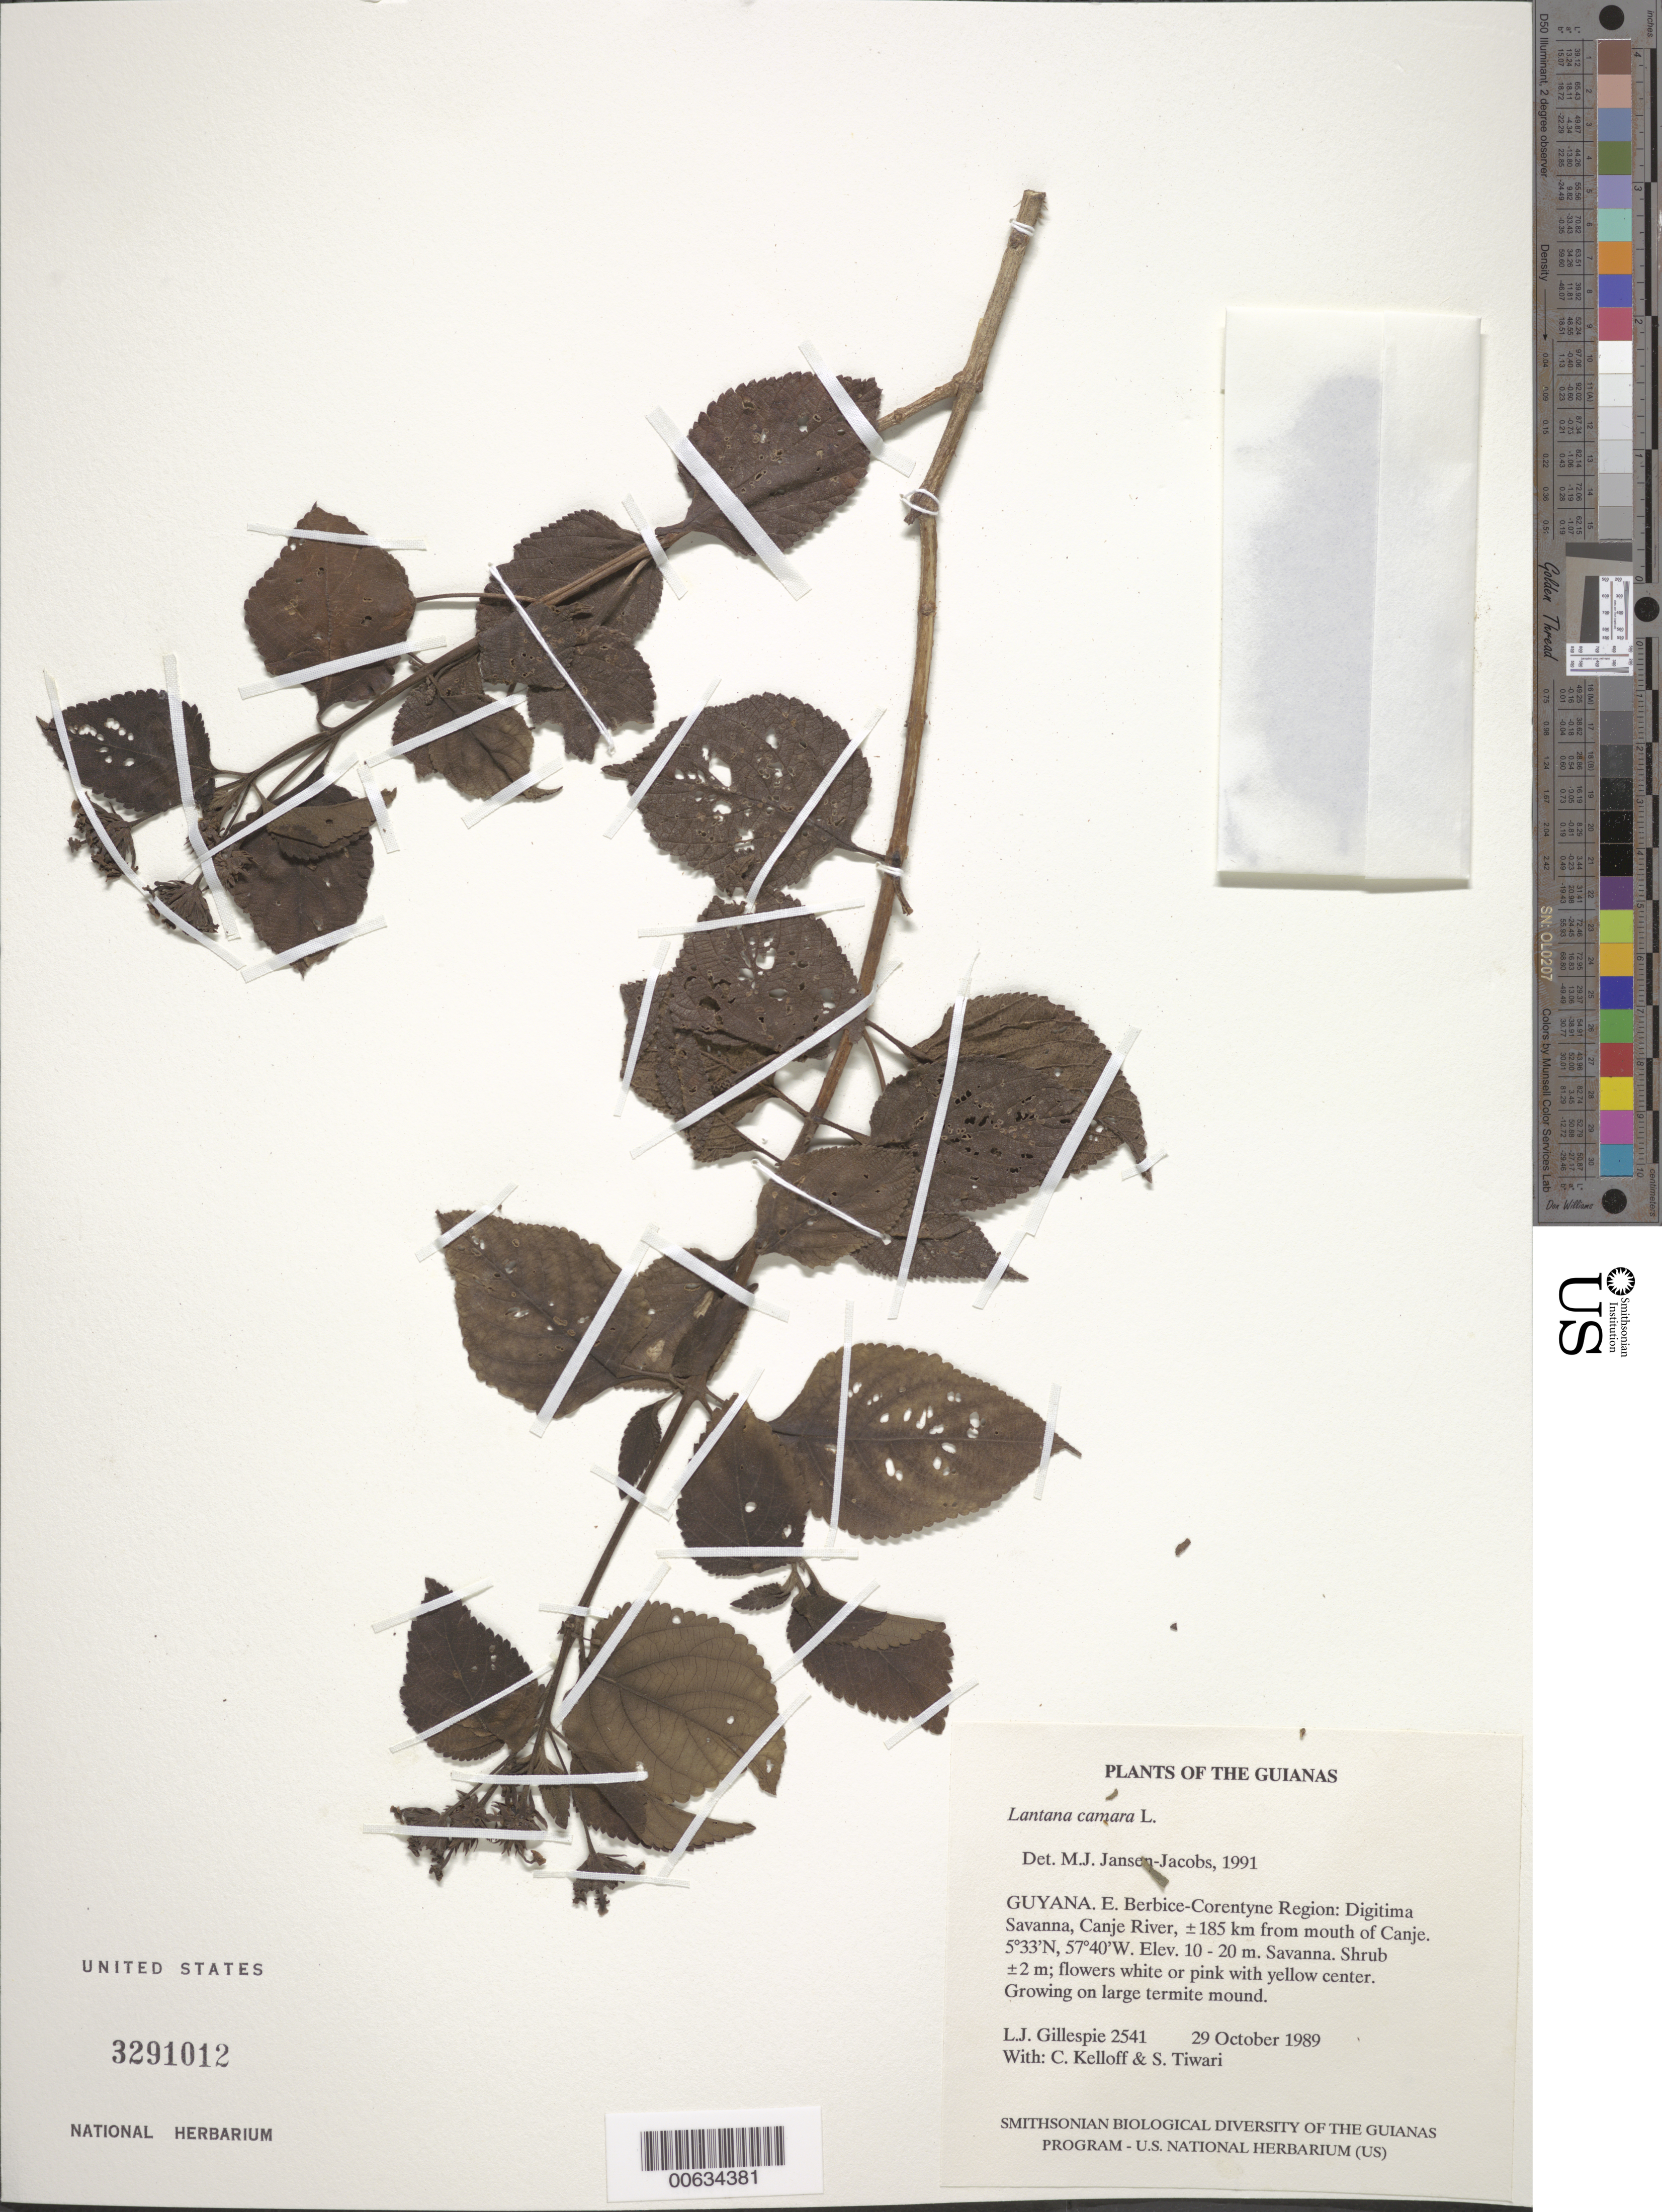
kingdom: Plantae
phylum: Tracheophyta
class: Magnoliopsida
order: Lamiales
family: Verbenaceae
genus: Lantana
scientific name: Lantana camara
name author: L.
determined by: Jansen-Jacobs, M. J., (U), Nationaal Herbarium Nederland, Utrecht University branch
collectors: L. J. Gillespie, C. L. Kelloff & S. Tiwari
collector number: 2541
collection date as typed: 30 October 1989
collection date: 1989-10-30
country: Guyana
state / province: E. Berbice-Corentyne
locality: Digitima Savanna, Canje River, ±185 km from mouth of Canje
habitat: Savanna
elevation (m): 10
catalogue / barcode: US 3291012